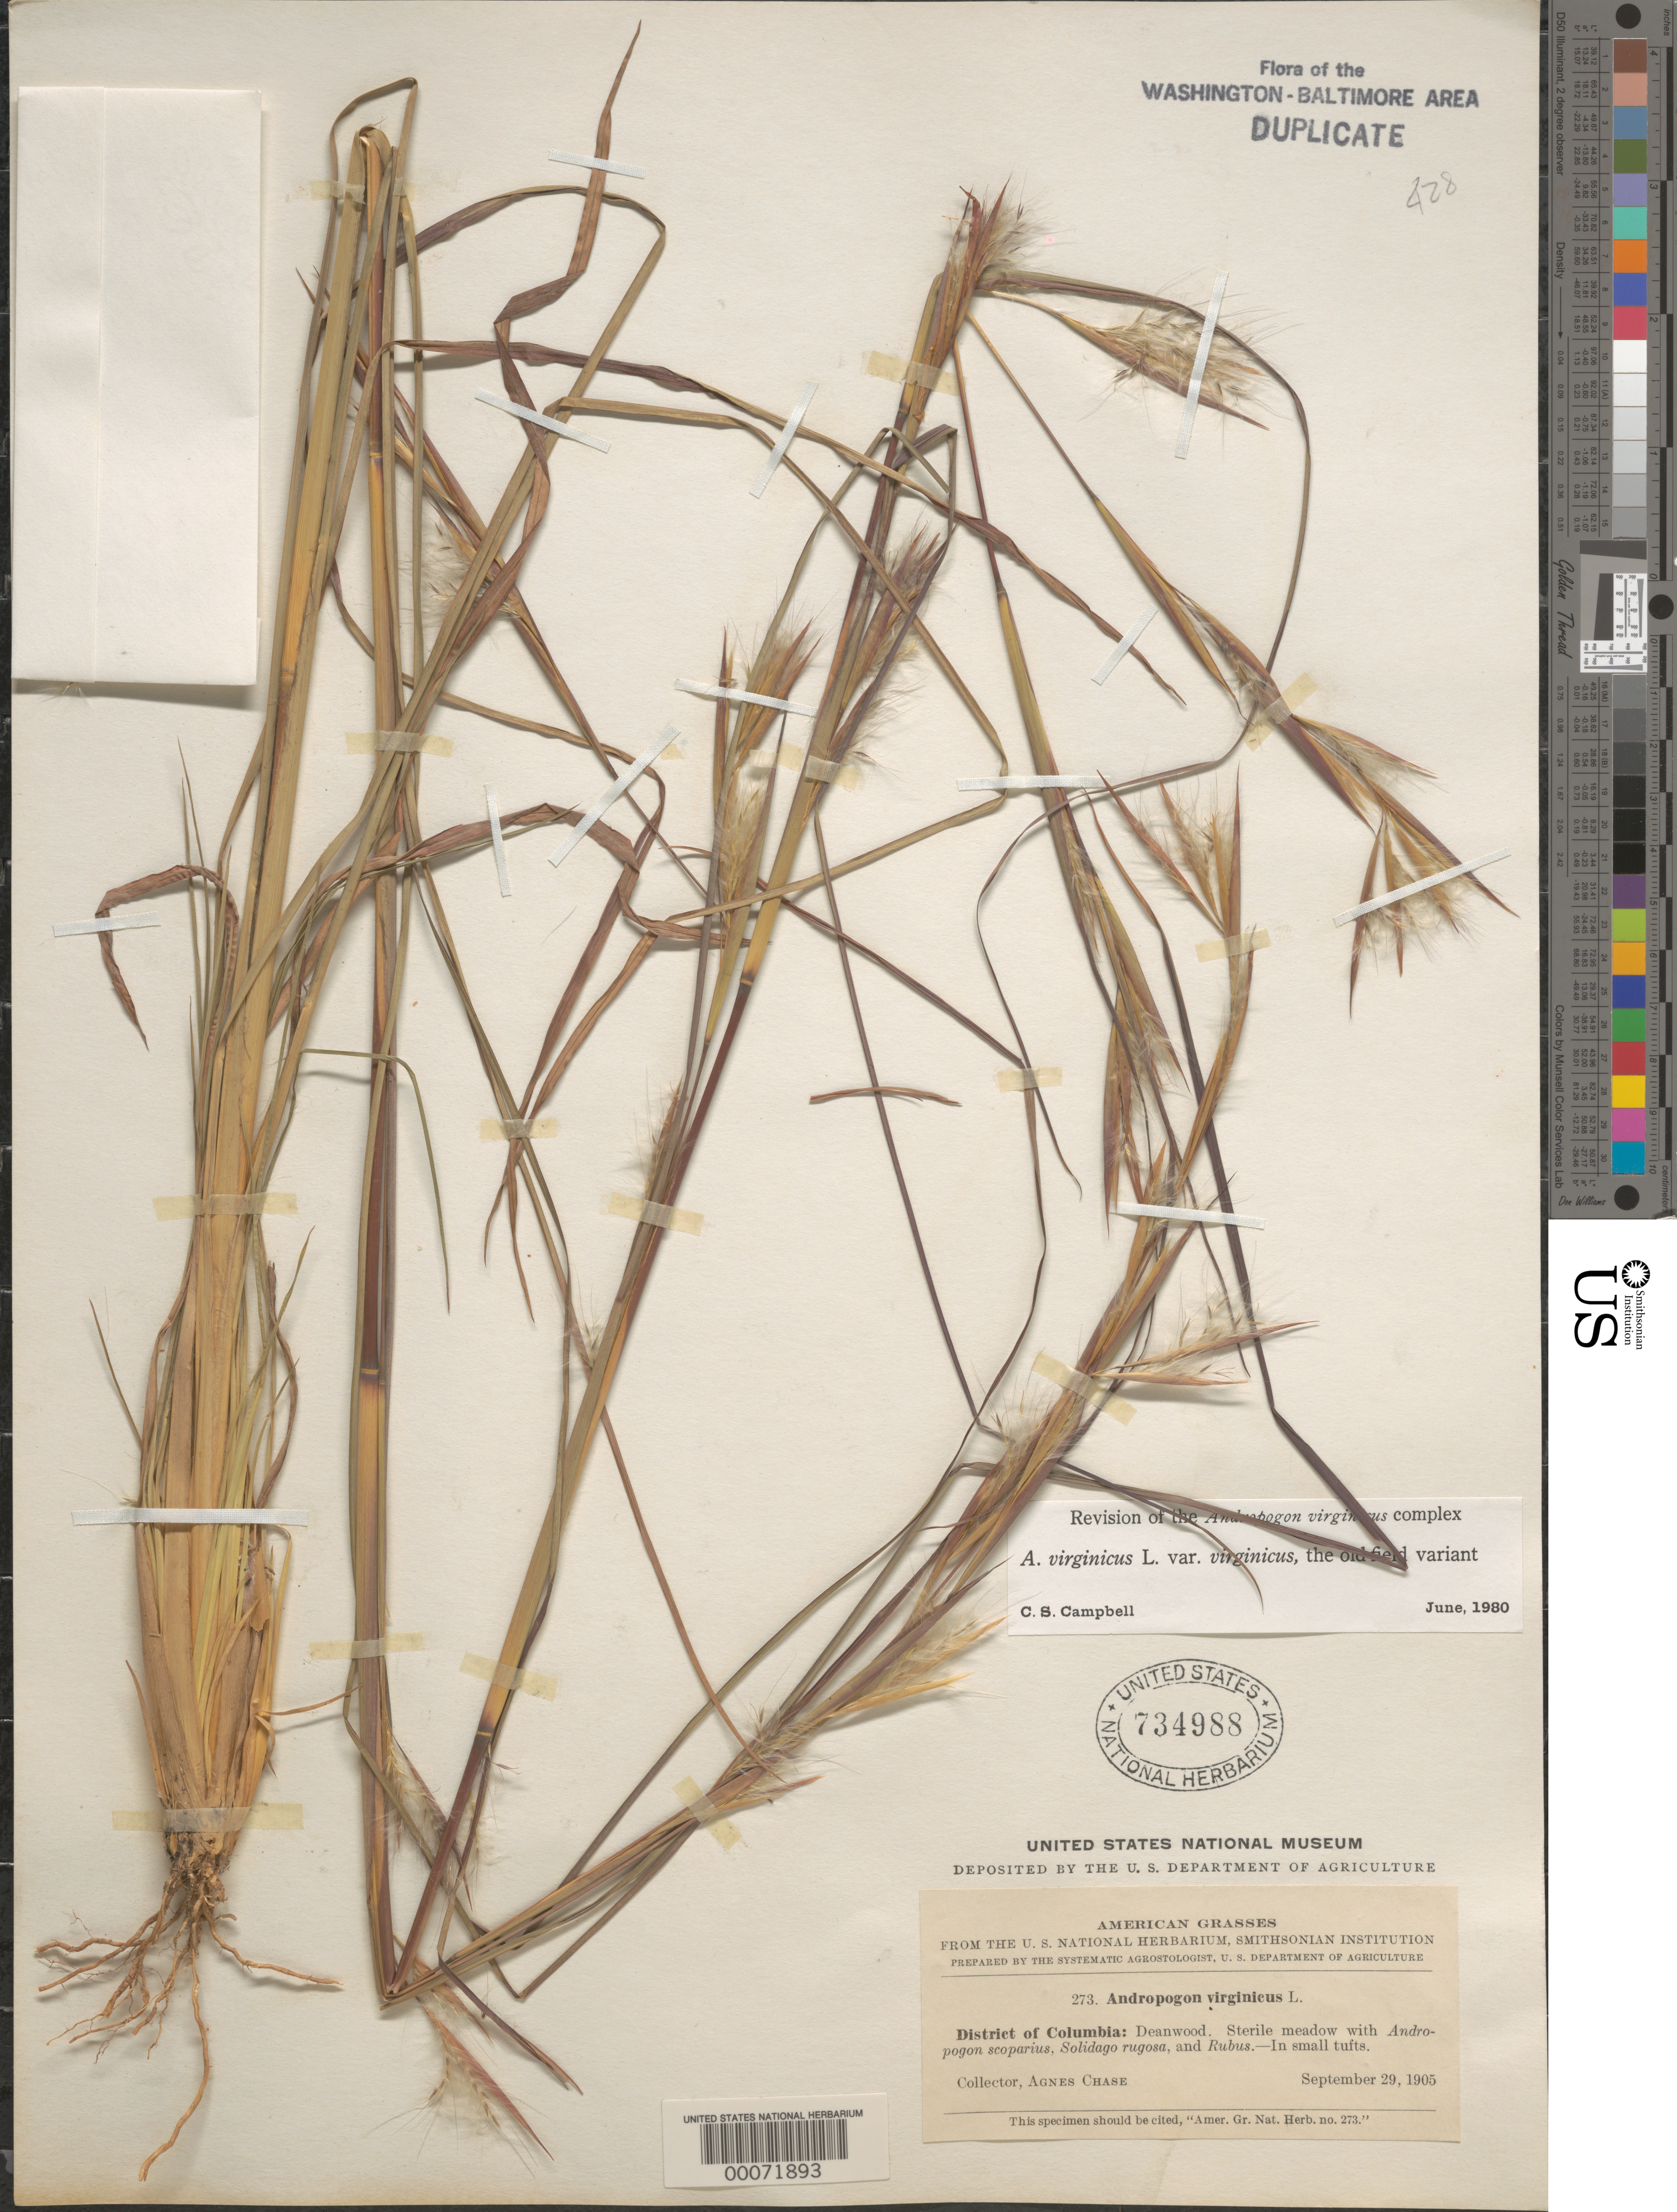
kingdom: Plantae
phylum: Tracheophyta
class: Liliopsida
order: Poales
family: Poaceae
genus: Andropogon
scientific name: Andropogon virginicus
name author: L.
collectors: A. Chase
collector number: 273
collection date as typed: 29 Sep 1905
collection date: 1905-09-29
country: United States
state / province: District of Columbia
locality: Deanwood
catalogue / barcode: US 734988